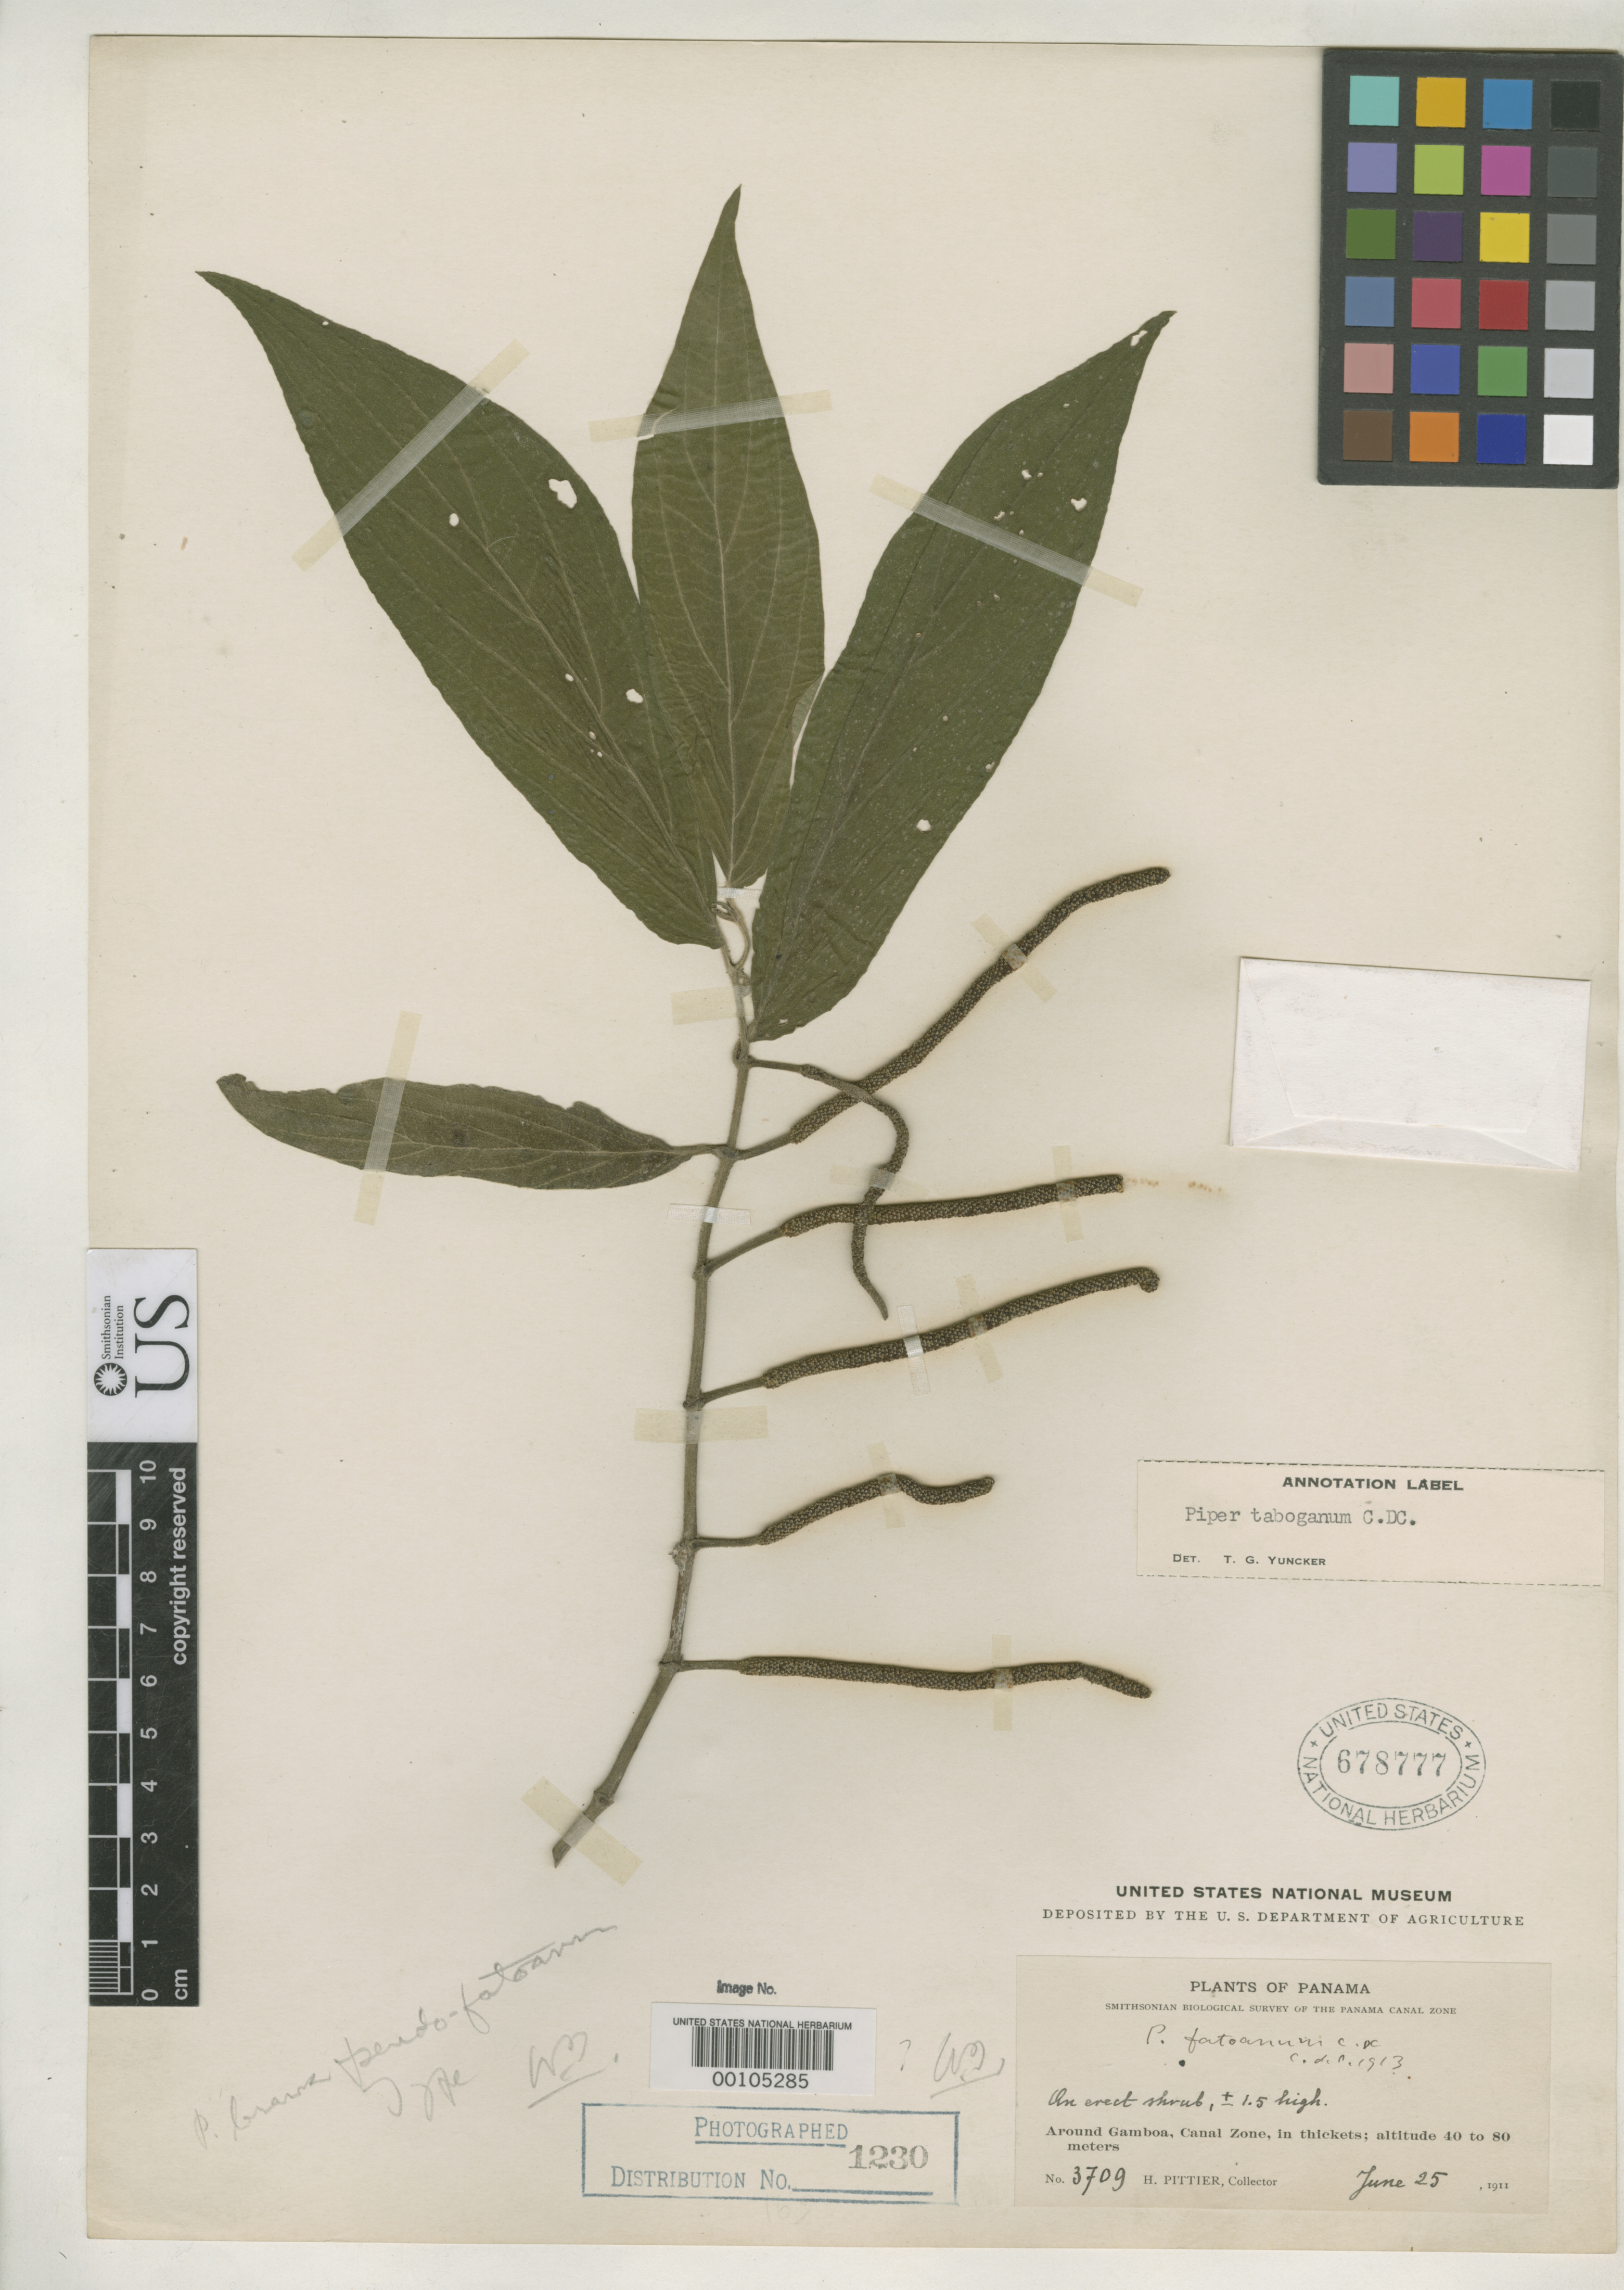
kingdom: Plantae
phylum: Tracheophyta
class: Magnoliopsida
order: Piperales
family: Piperaceae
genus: Piper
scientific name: Piper breve var. pseudo-fatoanum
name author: Trel.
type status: Holotype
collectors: H. F. Pittier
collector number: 3709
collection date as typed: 25 Jun 1911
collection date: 1911-06-25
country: Panama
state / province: Colón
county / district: Canal Zone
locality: Gamboa.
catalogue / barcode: US 678777